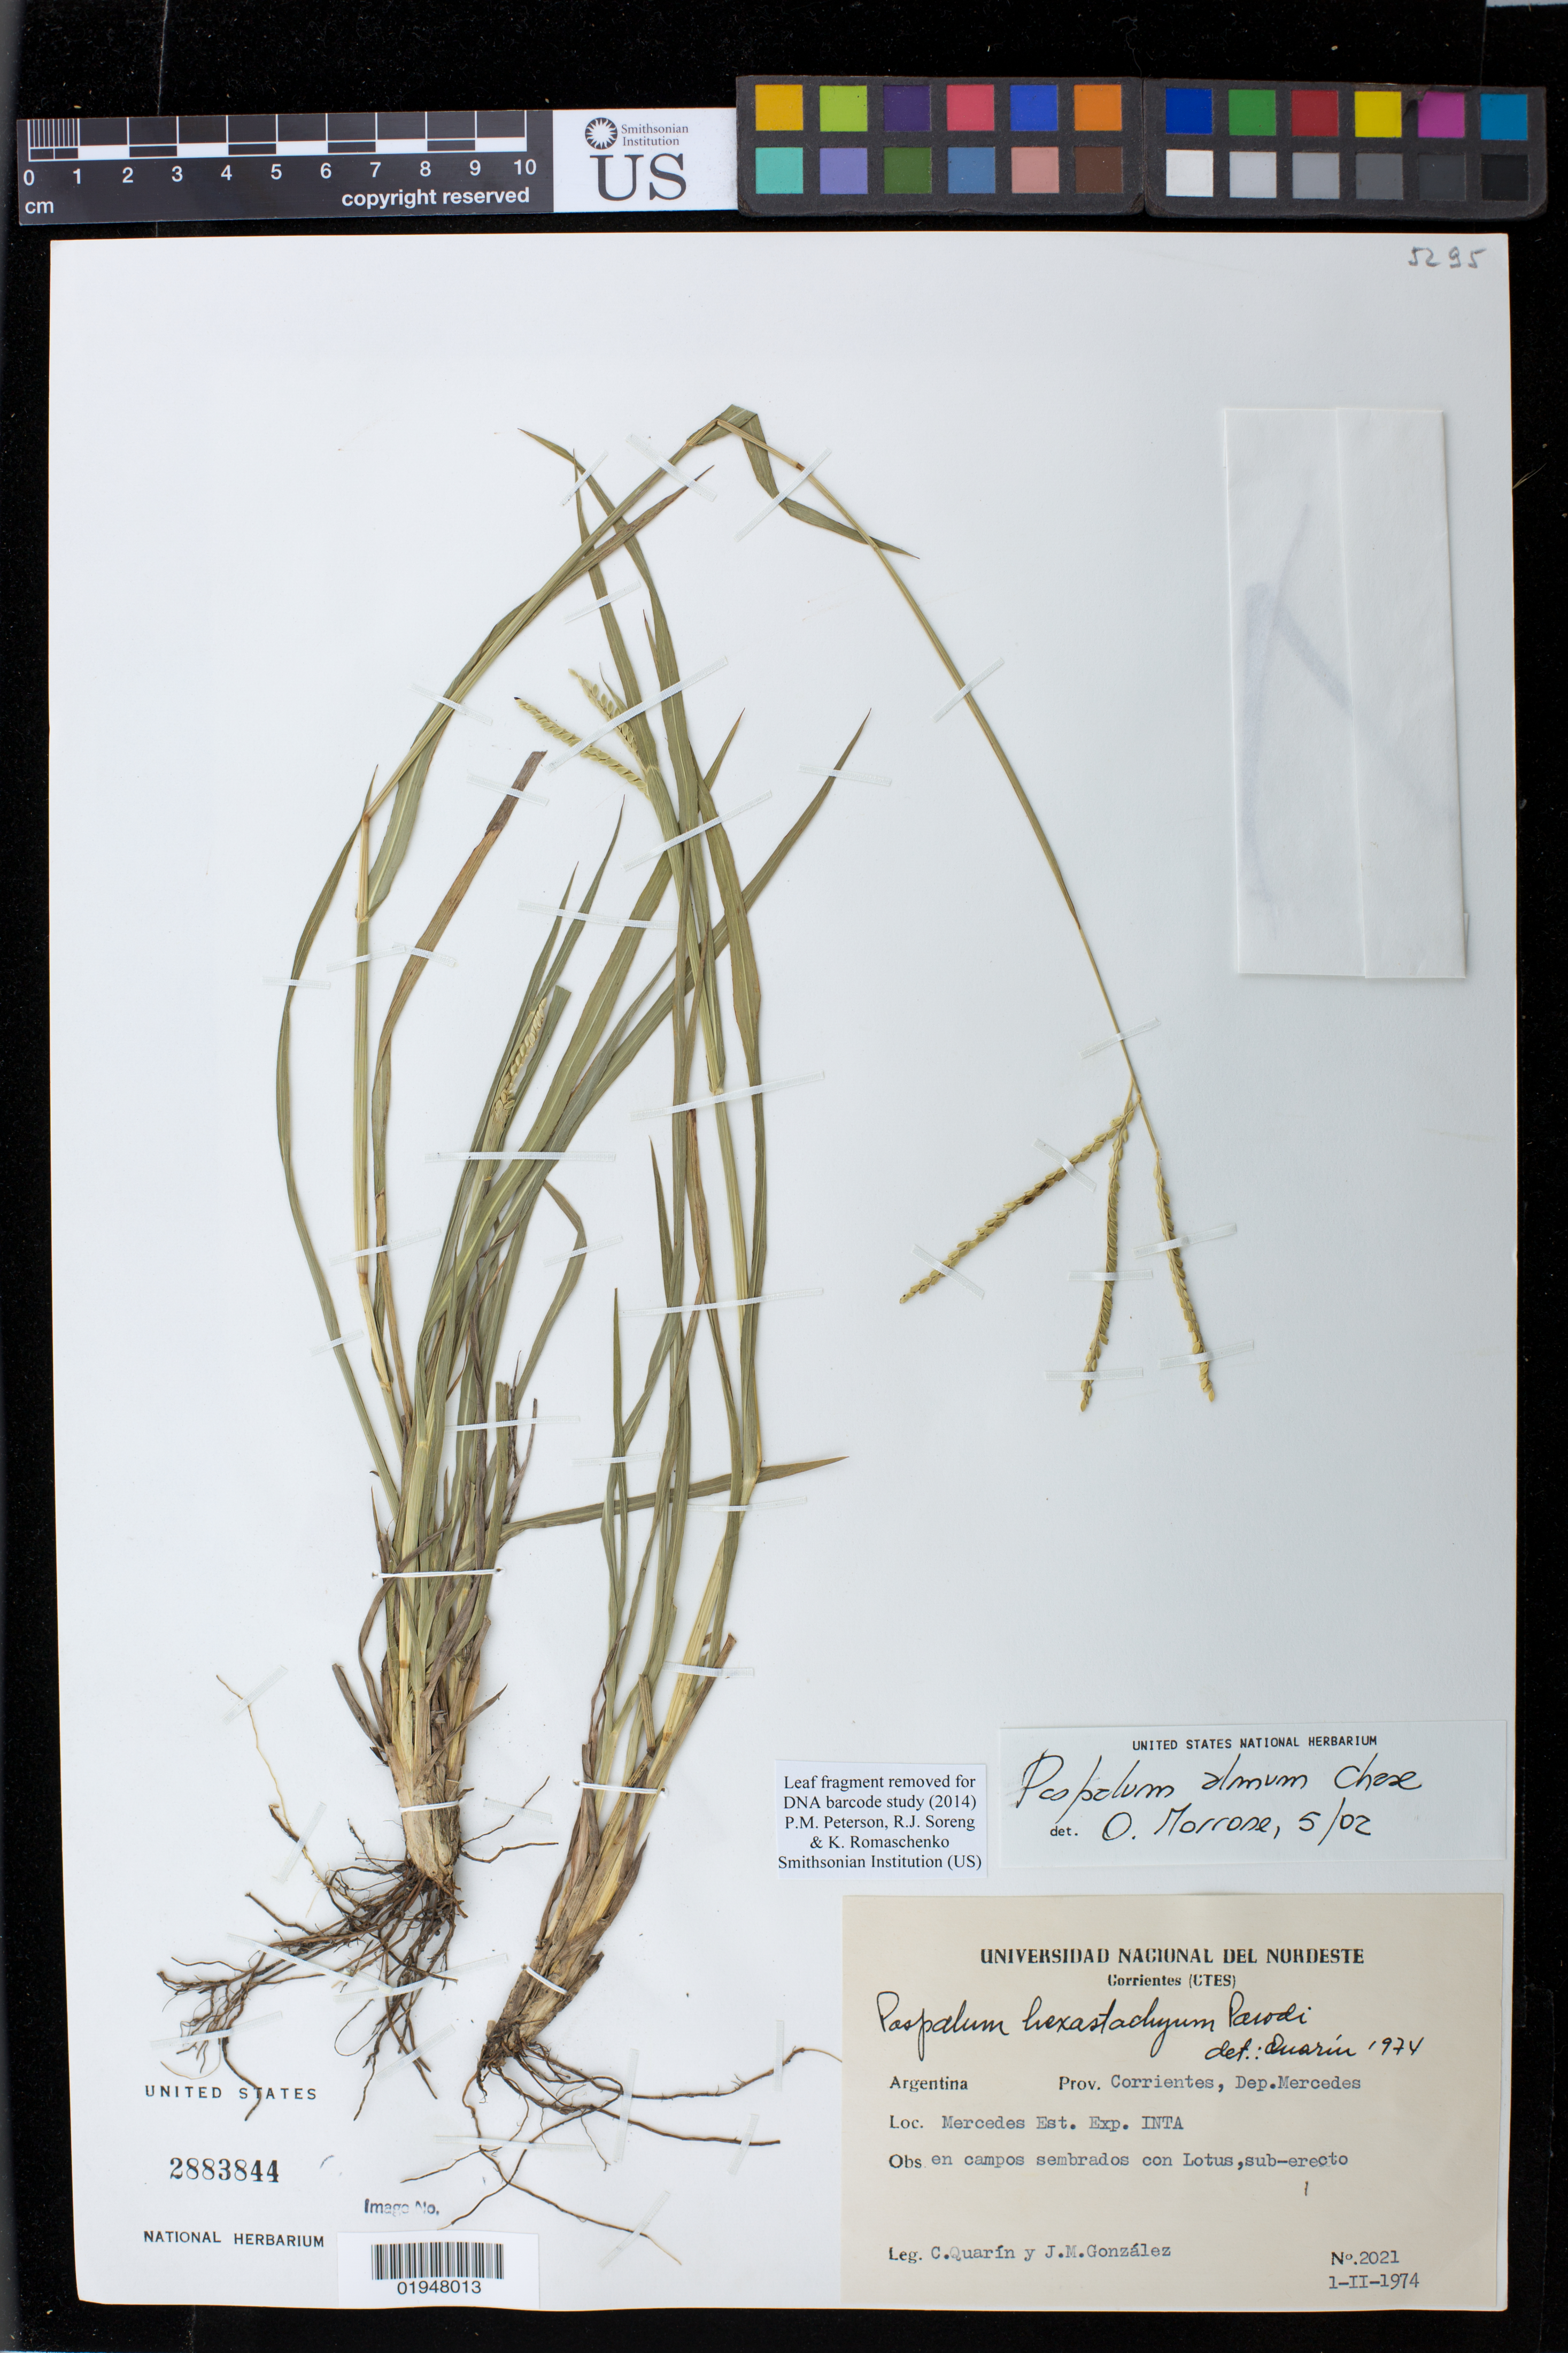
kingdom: Plantae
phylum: Tracheophyta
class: Liliopsida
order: Poales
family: Poaceae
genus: Paspalum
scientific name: Paspalum almum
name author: Chase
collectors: C. Quarin & J. M. Gonzalez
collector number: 2021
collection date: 1974-02-01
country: Argentina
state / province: Corrientes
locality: Mercedes Est. Exp. INTA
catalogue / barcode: US 2883844